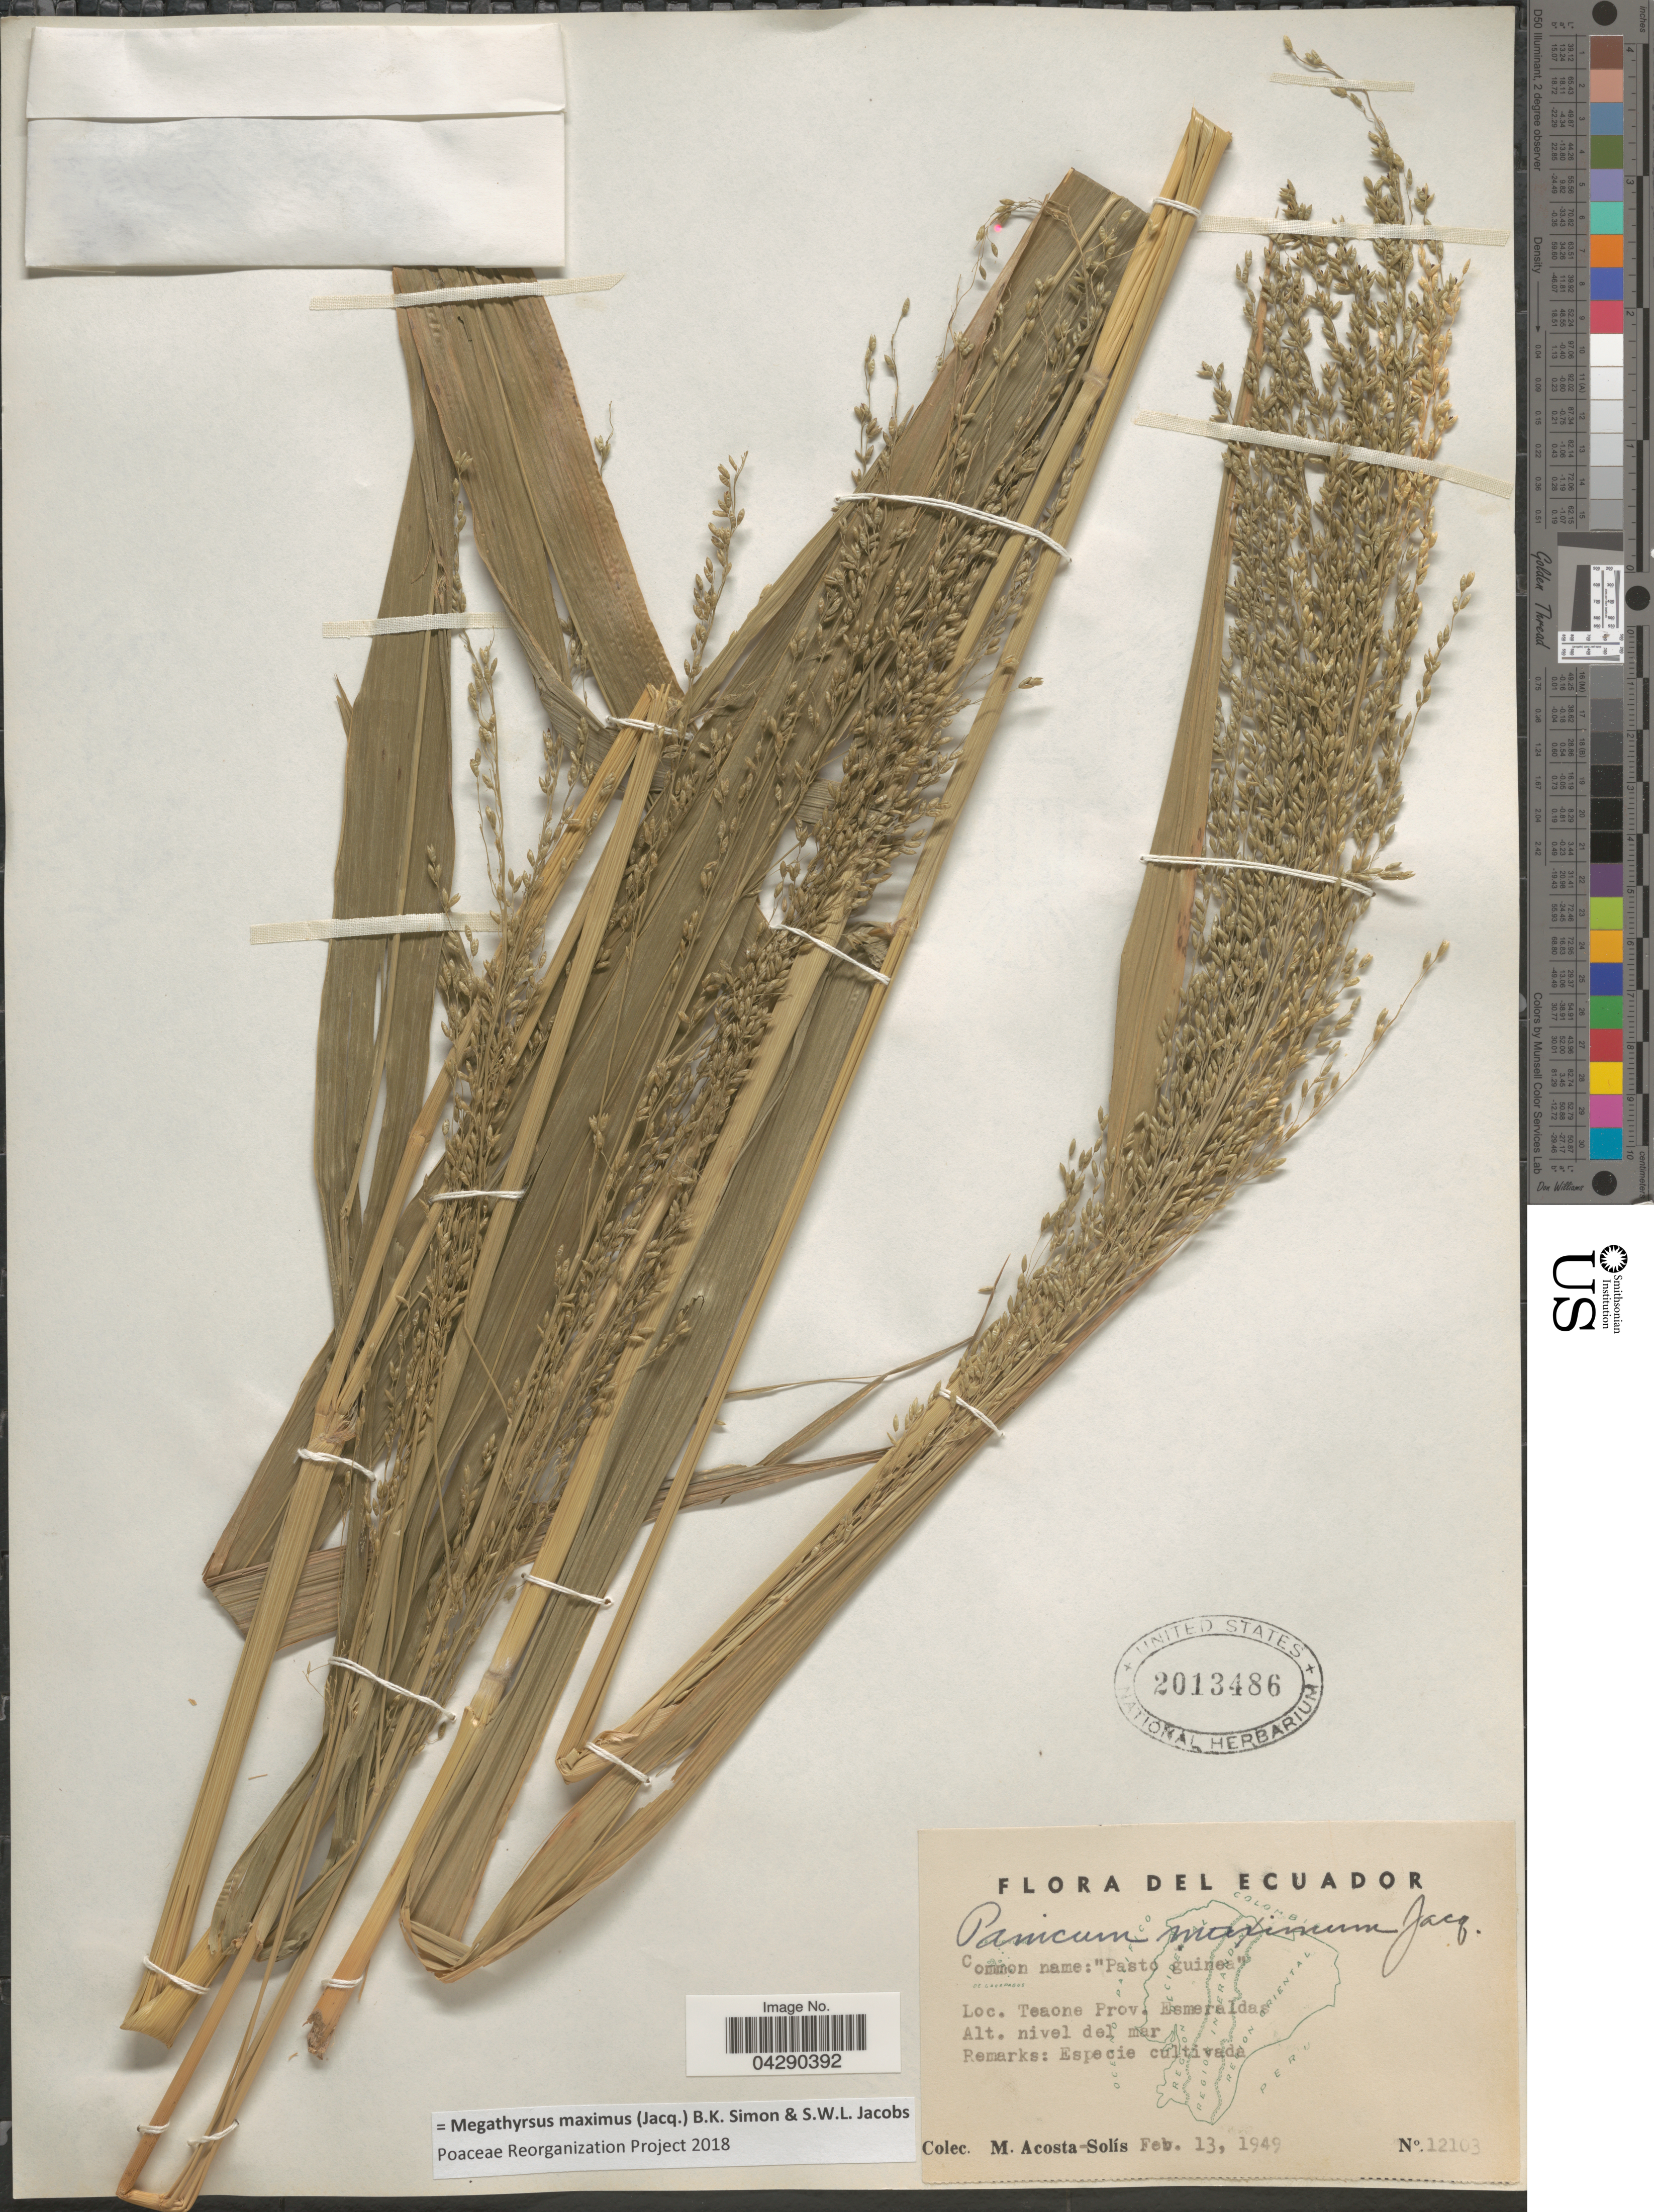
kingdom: Plantae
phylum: Tracheophyta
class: Liliopsida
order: Poales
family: Poaceae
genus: Megathyrsus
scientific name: Megathyrsus maximus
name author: (Jacq.) B.K. Simon & S.W.L. Jacobs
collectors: M. Acosta Solis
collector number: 12103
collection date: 1949-02-13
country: Ecuador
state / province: Esmeraldas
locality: Teaone.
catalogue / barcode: US 2013486